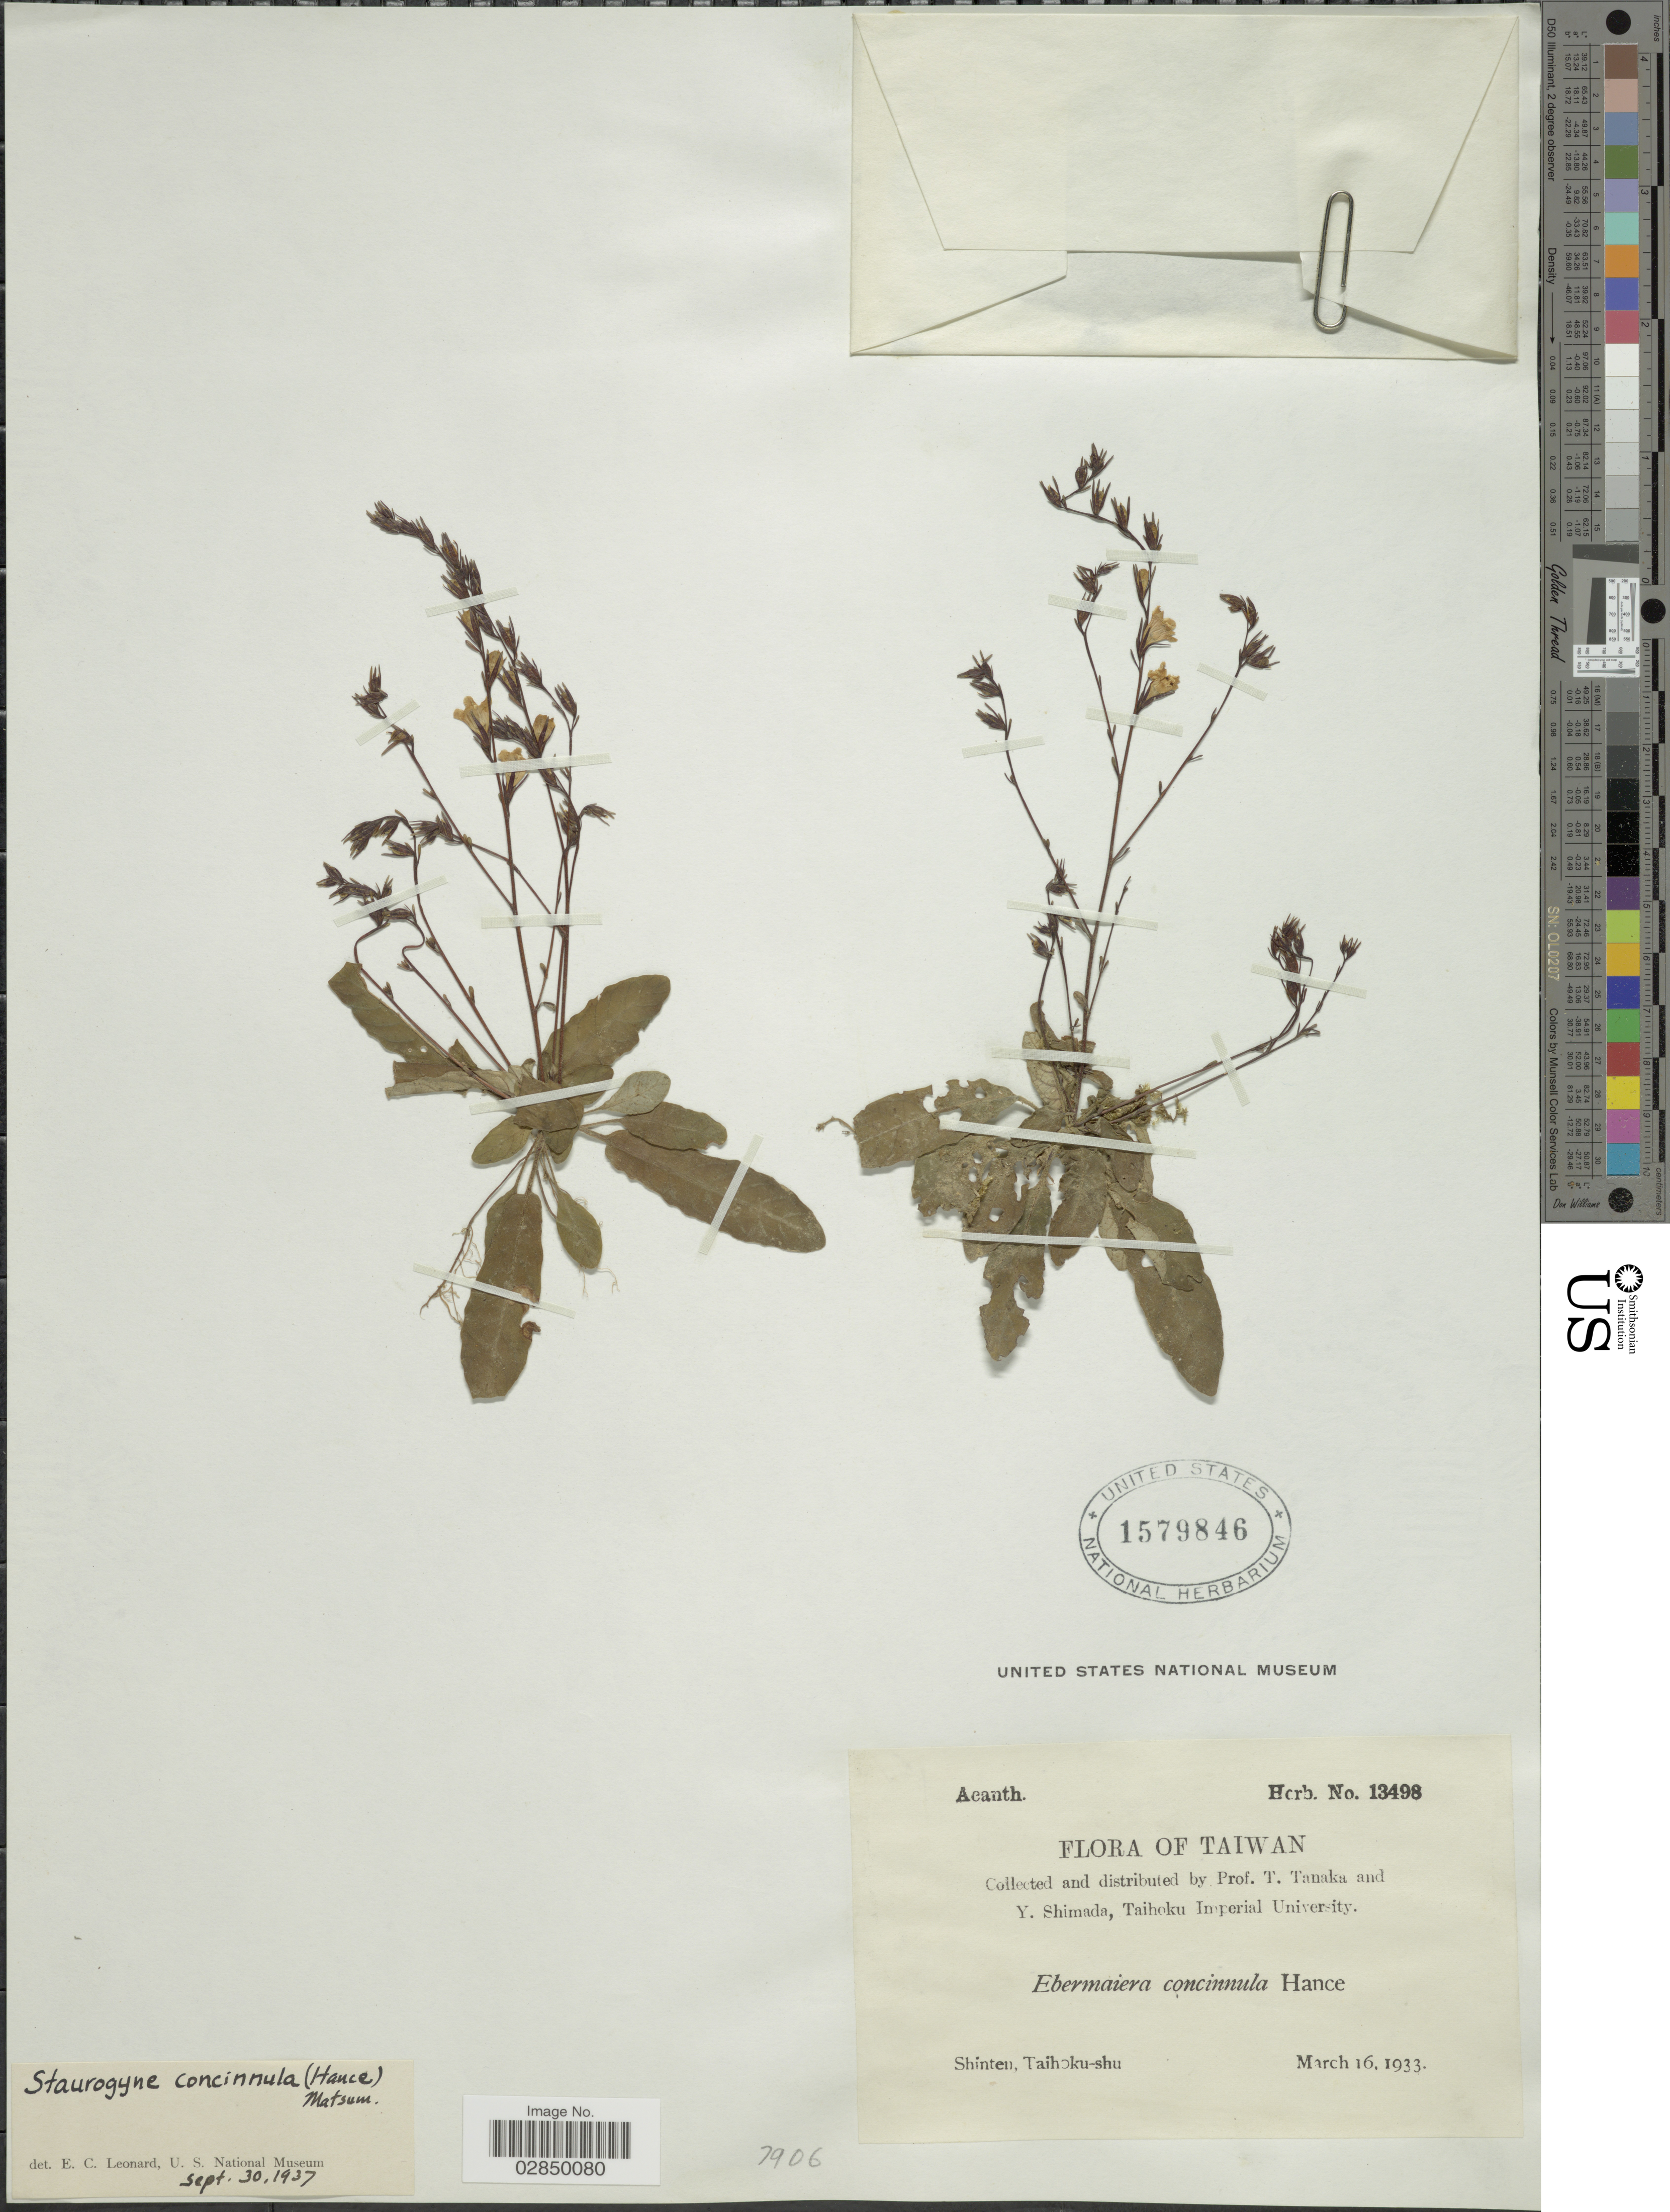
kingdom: Plantae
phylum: Tracheophyta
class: Magnoliopsida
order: Lamiales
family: Acanthaceae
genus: Staurogyne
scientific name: Staurogyne concinnula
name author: (Hance) Kuntze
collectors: T. Tanaka & Y. Shimada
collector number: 13498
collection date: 1933-03-16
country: Taiwan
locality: Shinten, Taihoku-shu.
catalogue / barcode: US 1579846